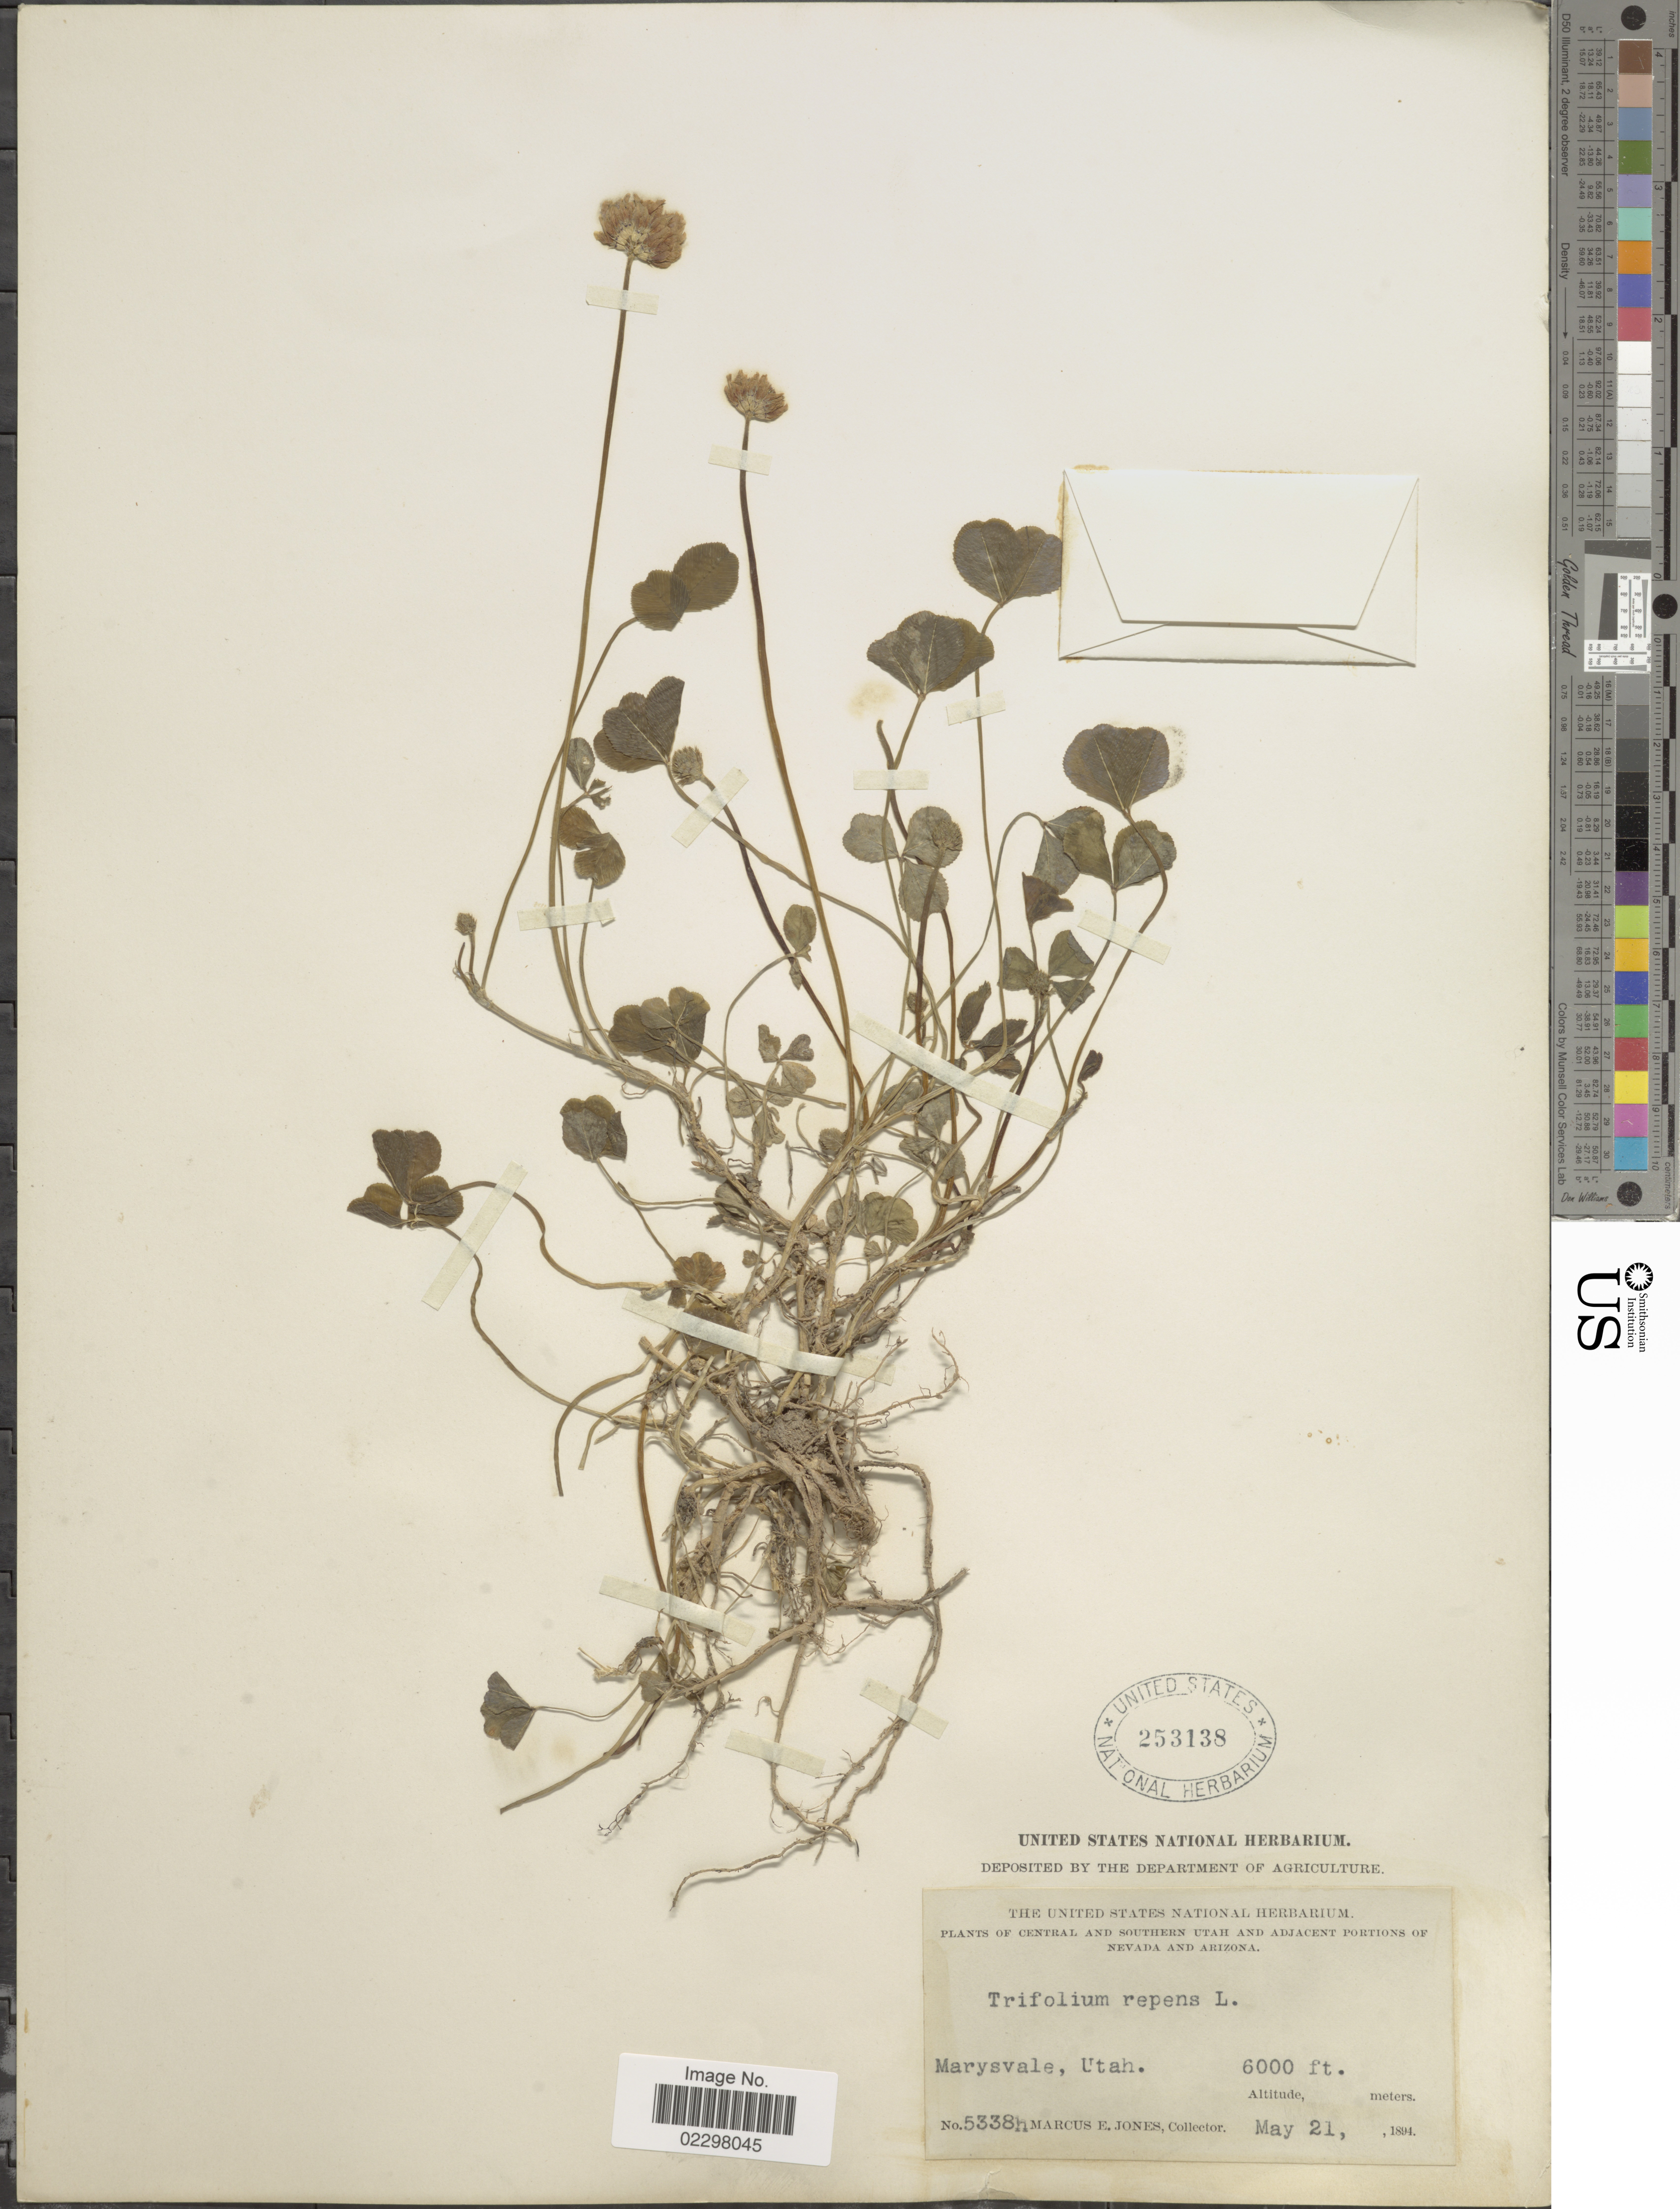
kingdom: Plantae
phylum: Tracheophyta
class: Magnoliopsida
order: Fabales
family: Fabaceae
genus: Trifolium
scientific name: Trifolium repens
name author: L.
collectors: M. E. Jones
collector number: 5338h*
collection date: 1894-05-21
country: United States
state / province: Utah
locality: Marysvale.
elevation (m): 1829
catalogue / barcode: US 253138